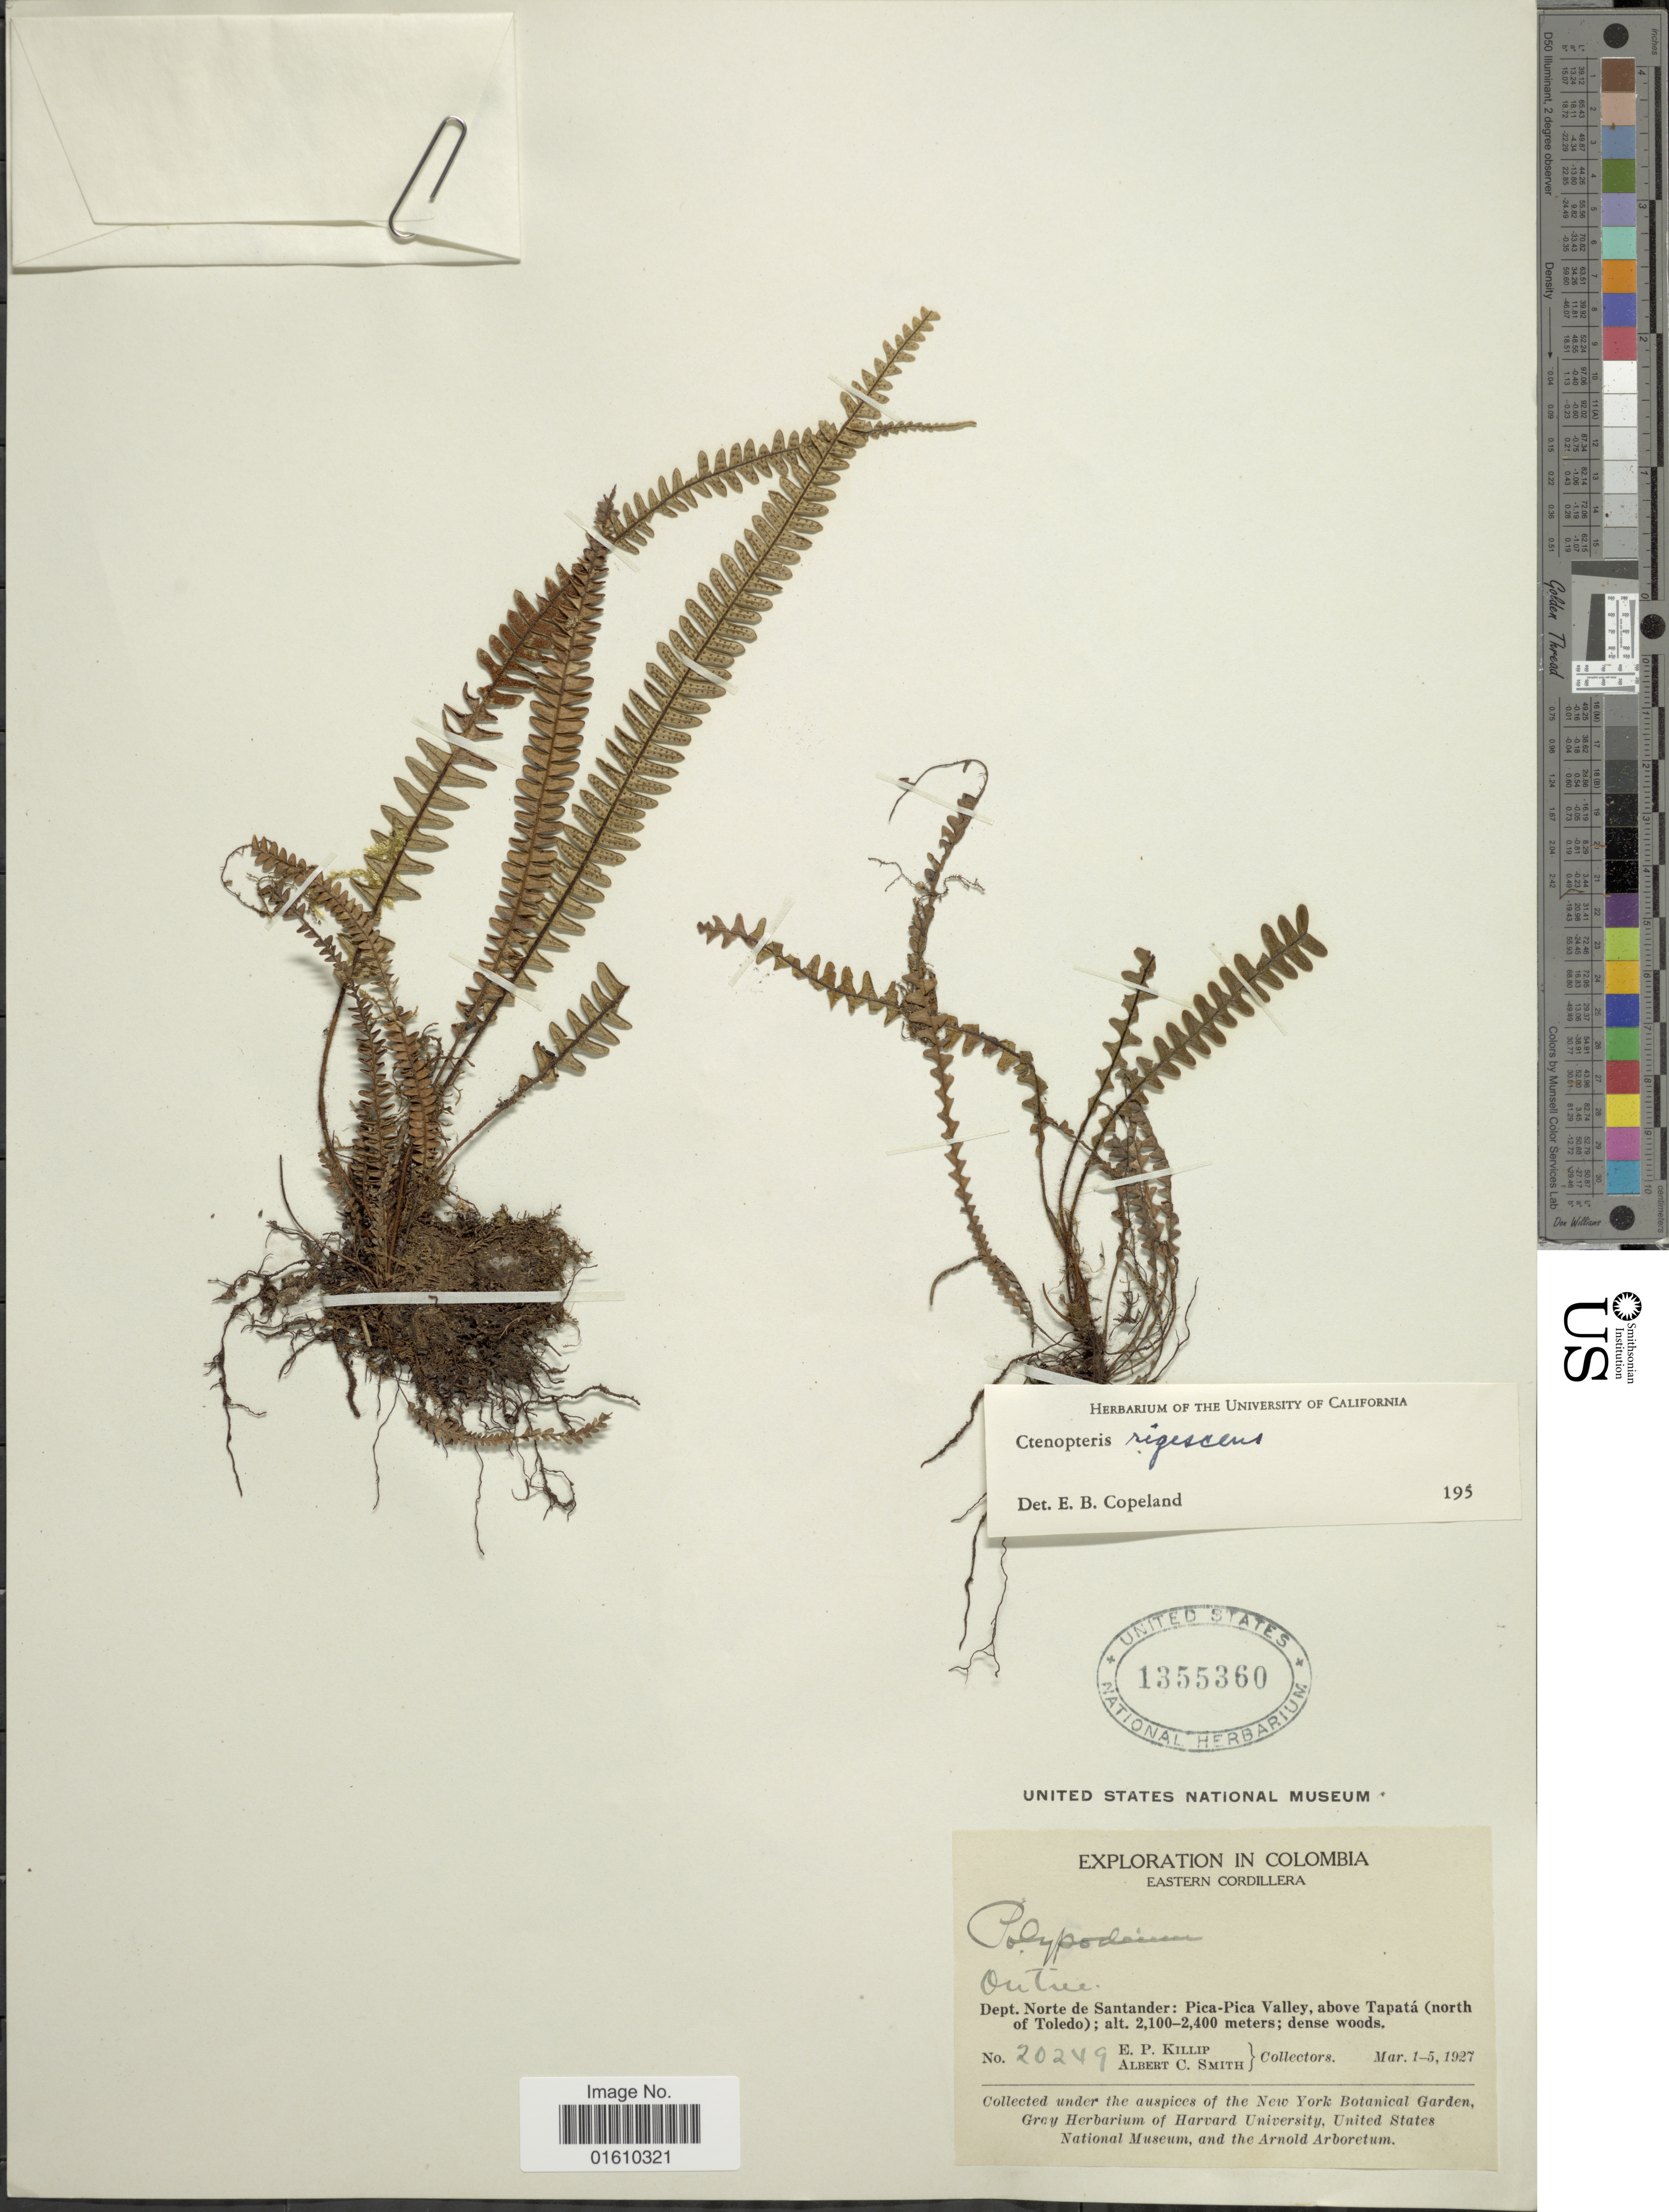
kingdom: Plantae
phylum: Tracheophyta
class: Polypodiopsida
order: Polypodiales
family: Polypodiaceae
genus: Melpomene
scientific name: Melpomene sp.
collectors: E. P. Killip & A. C. Smith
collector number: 20249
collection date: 1927-03-01/1927-03-05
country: Colombia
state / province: Norte de Santander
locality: Pica-Pica Valey, above Tapatá (north of Toledo), Eastern Cordillera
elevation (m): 2100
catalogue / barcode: US 1355360